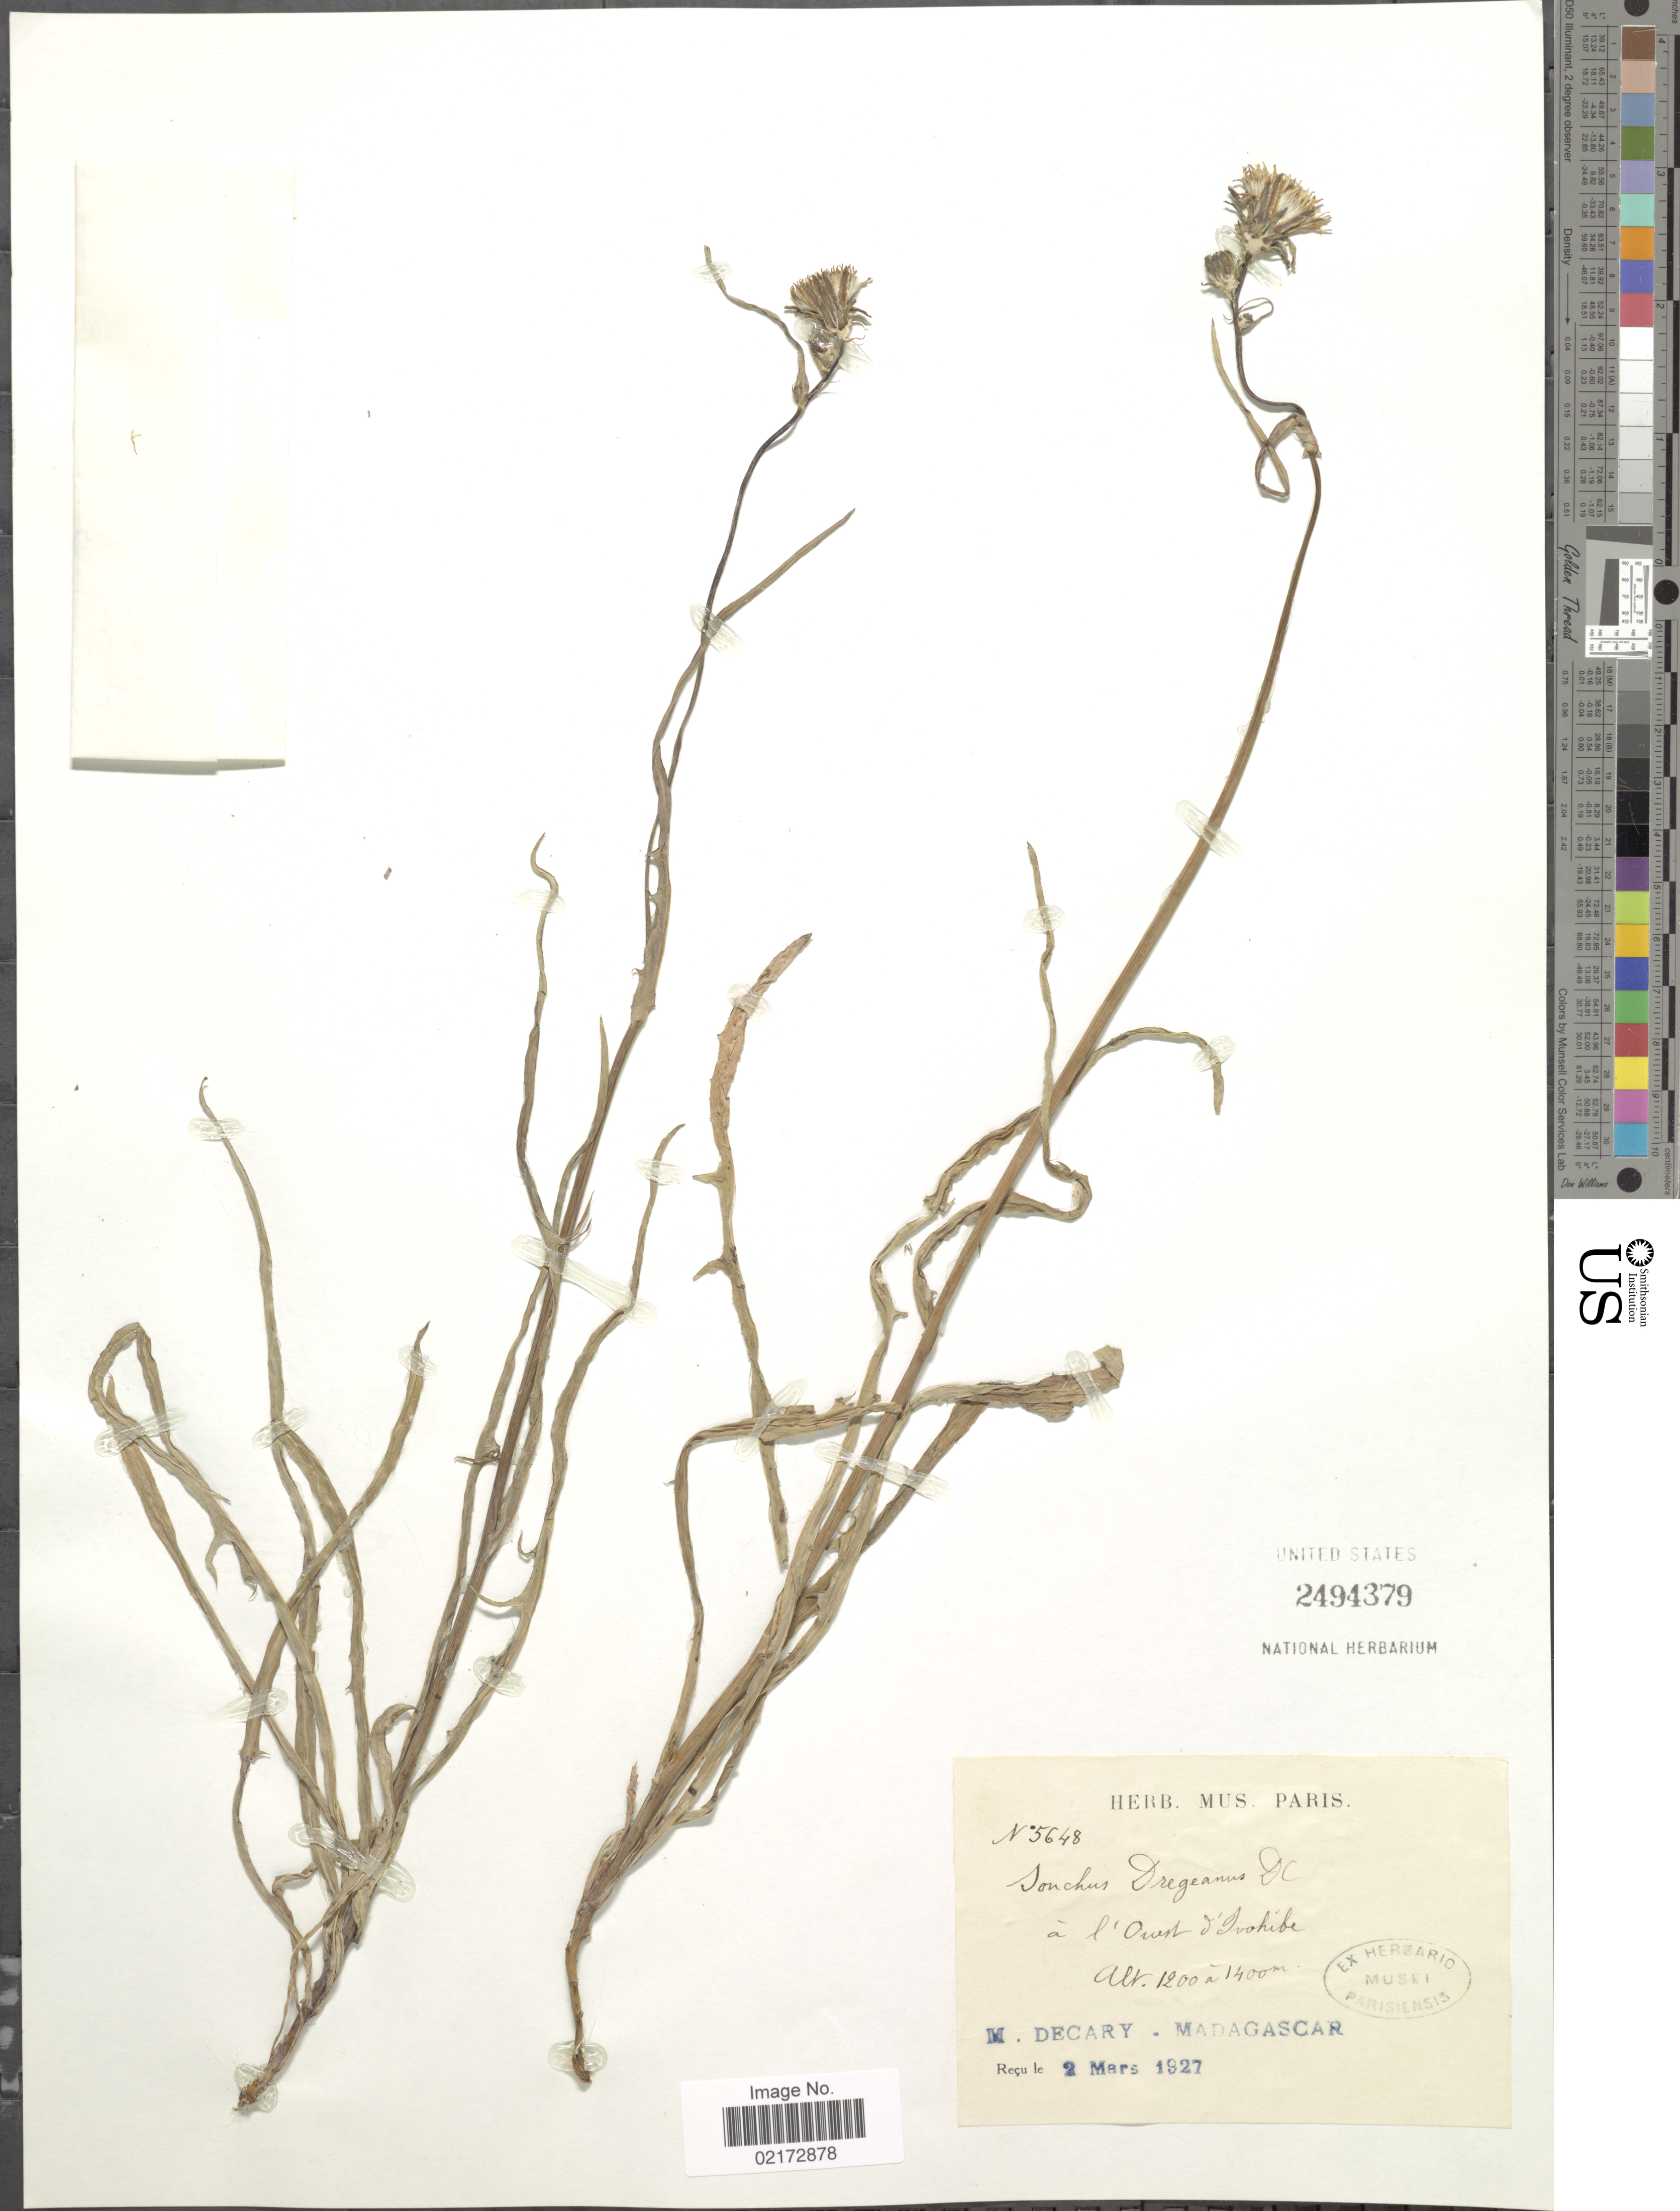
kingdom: Plantae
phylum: Tracheophyta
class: Magnoliopsida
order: Asterales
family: Asteraceae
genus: Sonchus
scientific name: Sonchus dregeanus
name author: DC.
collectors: R. Decary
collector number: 5648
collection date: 1927-03-02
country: Madagascar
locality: À l'ouest d'Ivohibe [west of Ivohibe]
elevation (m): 1200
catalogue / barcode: US 2494379